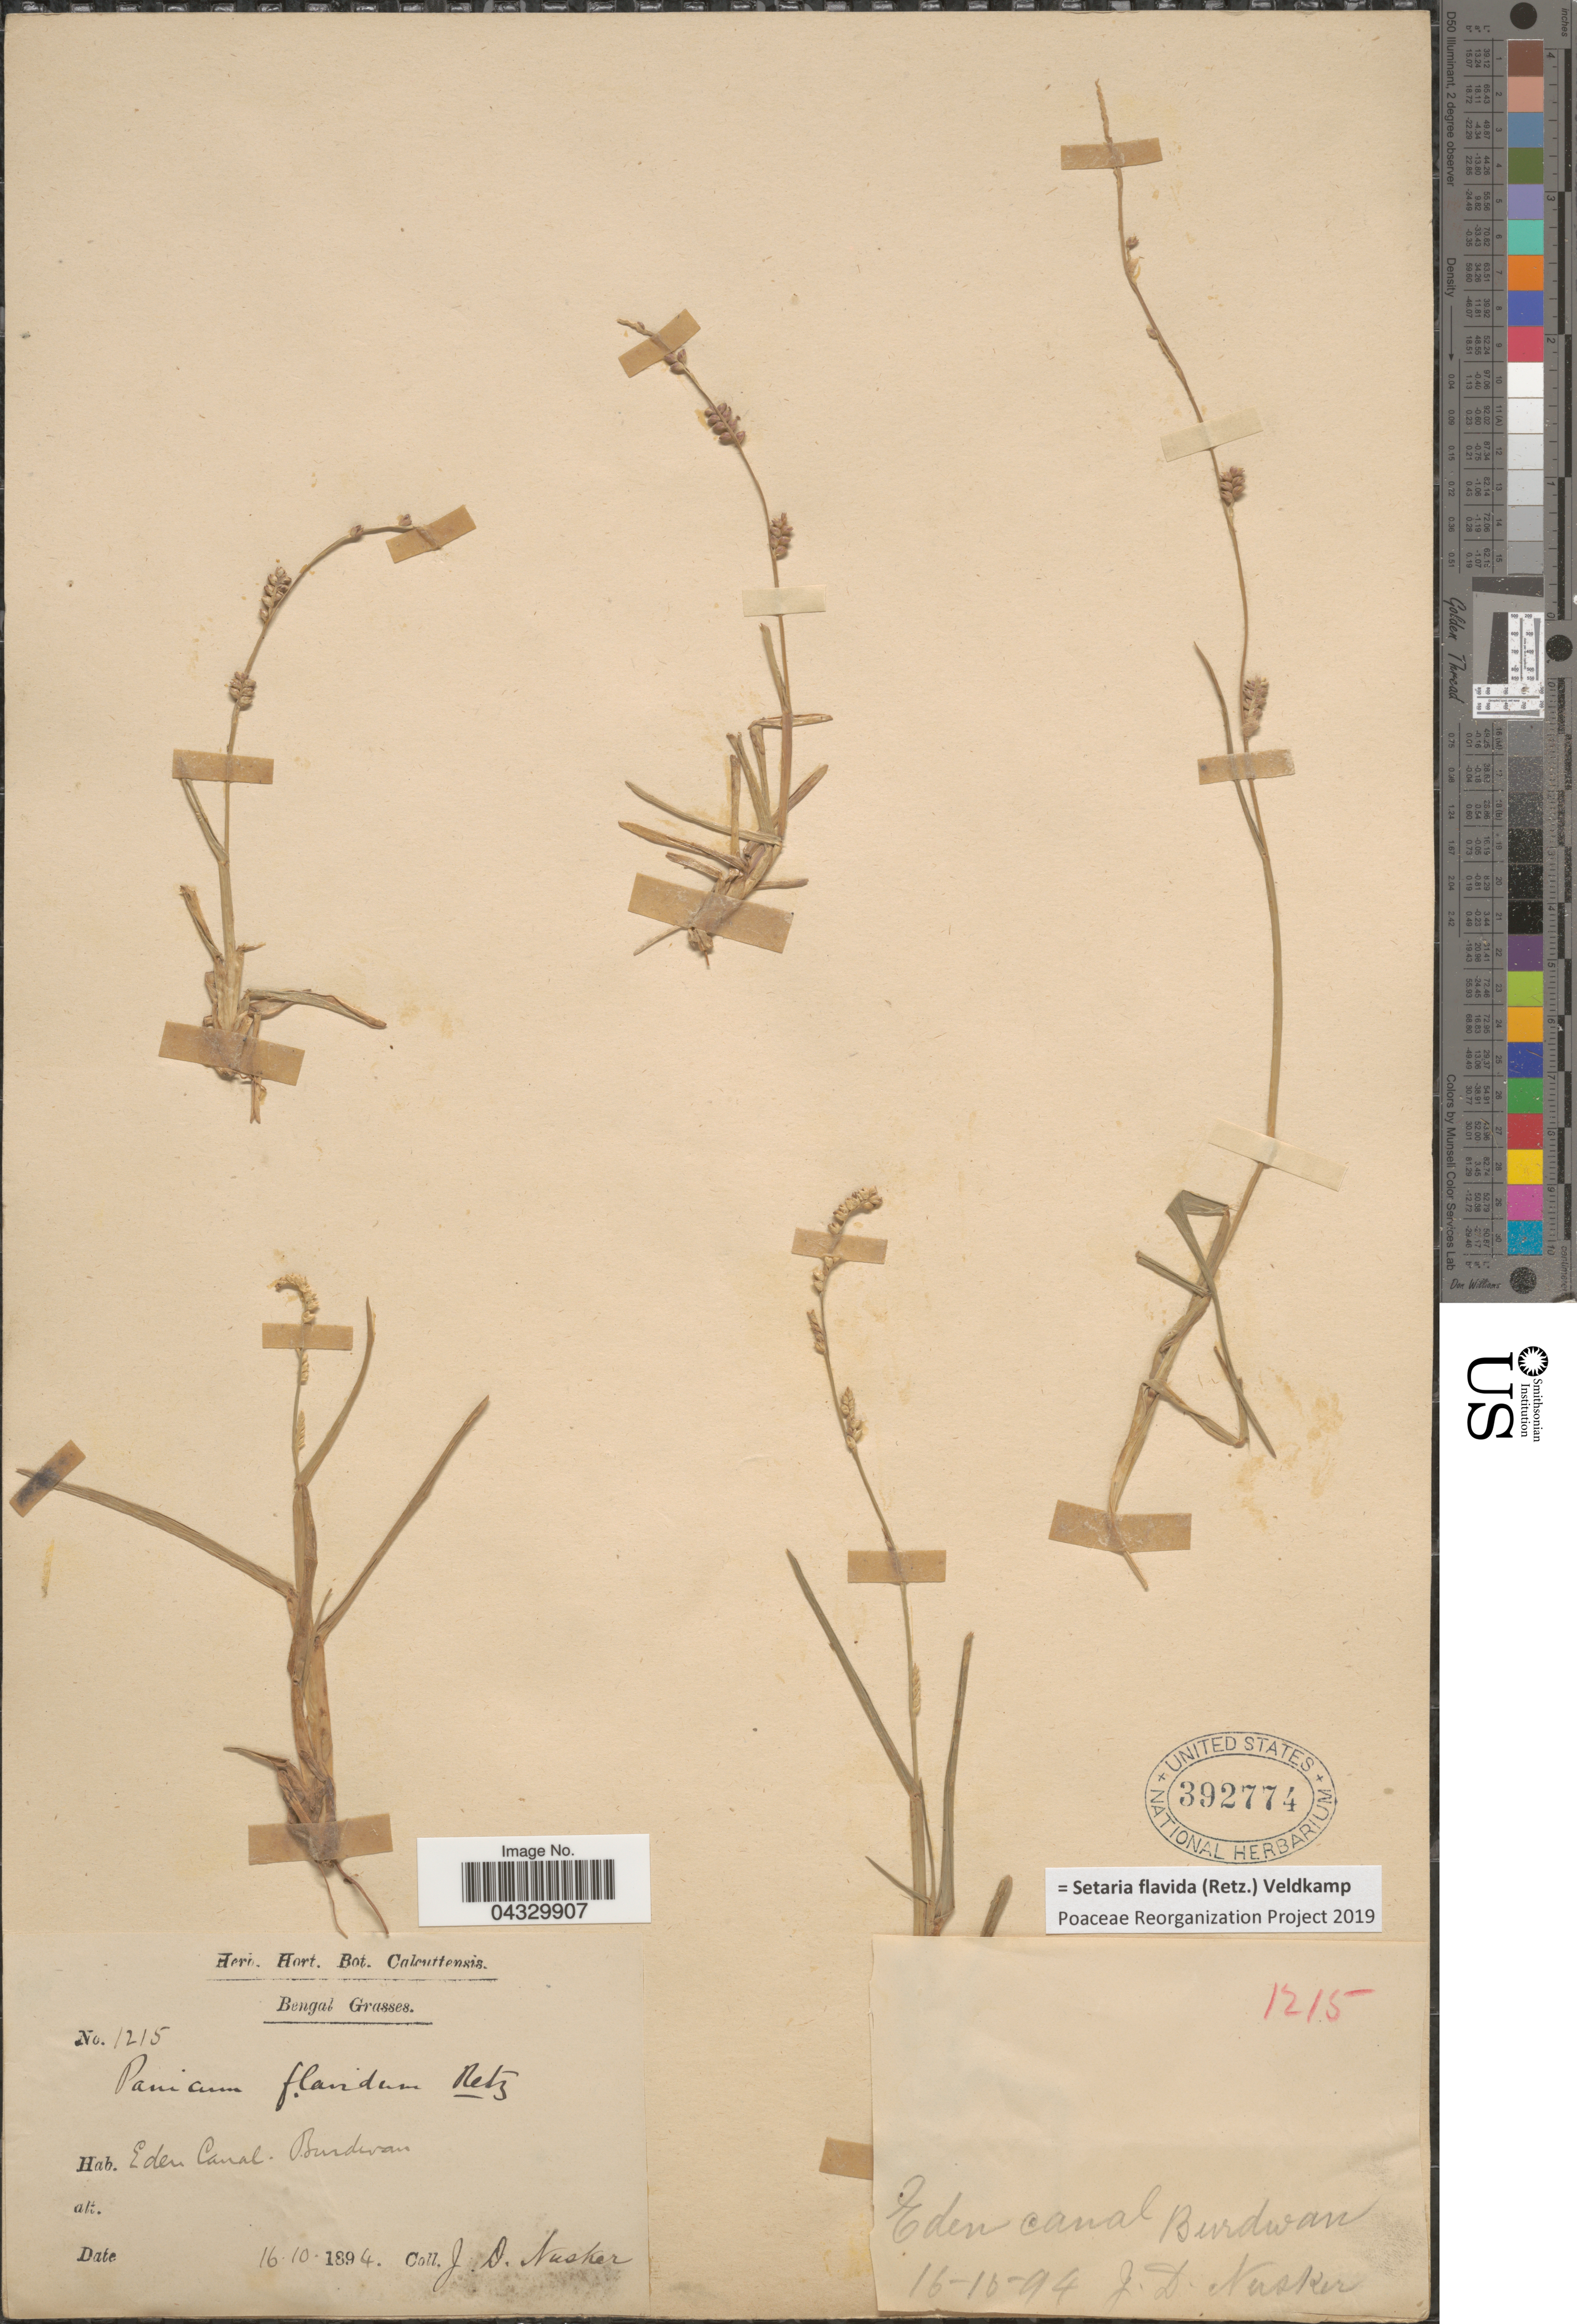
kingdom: Plantae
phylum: Tracheophyta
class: Liliopsida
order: Poales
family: Poaceae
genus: Setaria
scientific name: Setaria flavida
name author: (Retz.) Veldkamp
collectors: J. D. Nusker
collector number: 1215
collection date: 1894-10-16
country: India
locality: Bengal. Eden Canal. Burdwan.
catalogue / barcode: US 392774